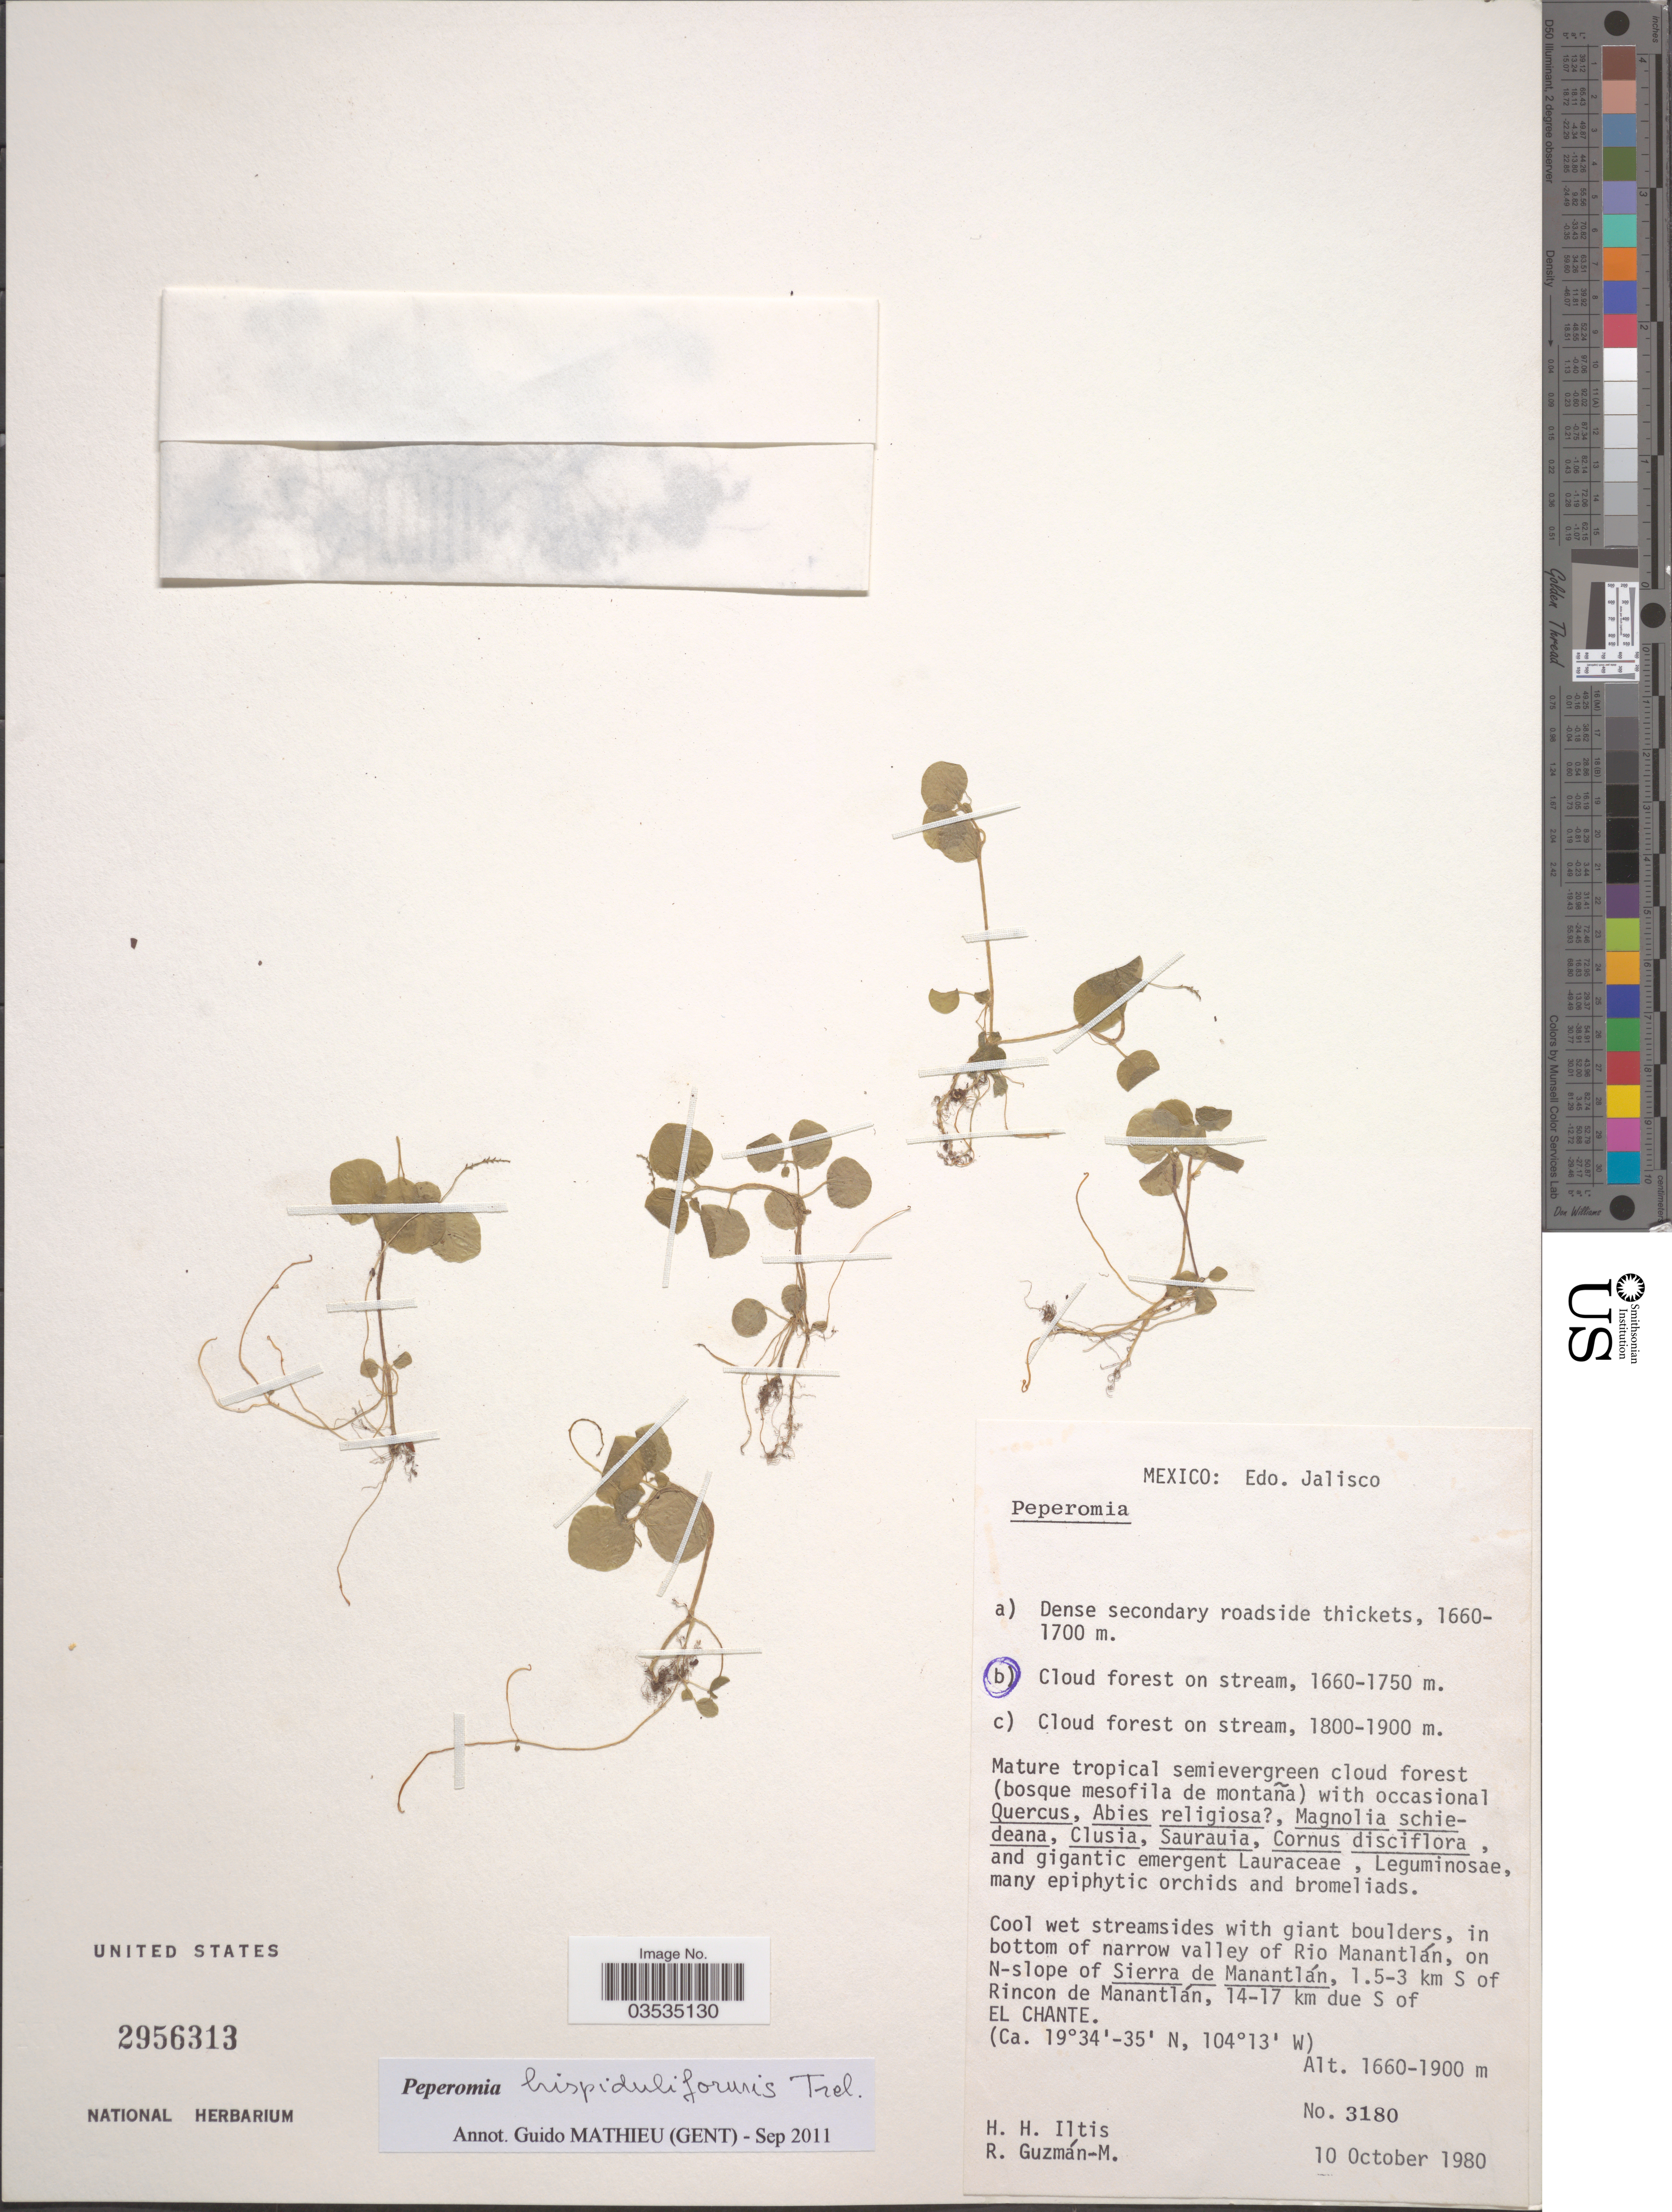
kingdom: Plantae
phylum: Tracheophyta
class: Magnoliopsida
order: Piperales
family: Piperaceae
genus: Peperomia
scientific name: Peperomia hispiduliformis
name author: Trel. in Moldenke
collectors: H. H. Iltis & R. Guzman-M.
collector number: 3180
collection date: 1980-10-10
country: Mexico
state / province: Jalisco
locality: Edo. Jalisco. In bottom of narrow valley of Rio Manantlán, on N-slope of Sierra de Manantlán, 1.5-3 km S of Rincon de Manantlán, 14-17 km due S of El Chante.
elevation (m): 1660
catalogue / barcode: US 2956313